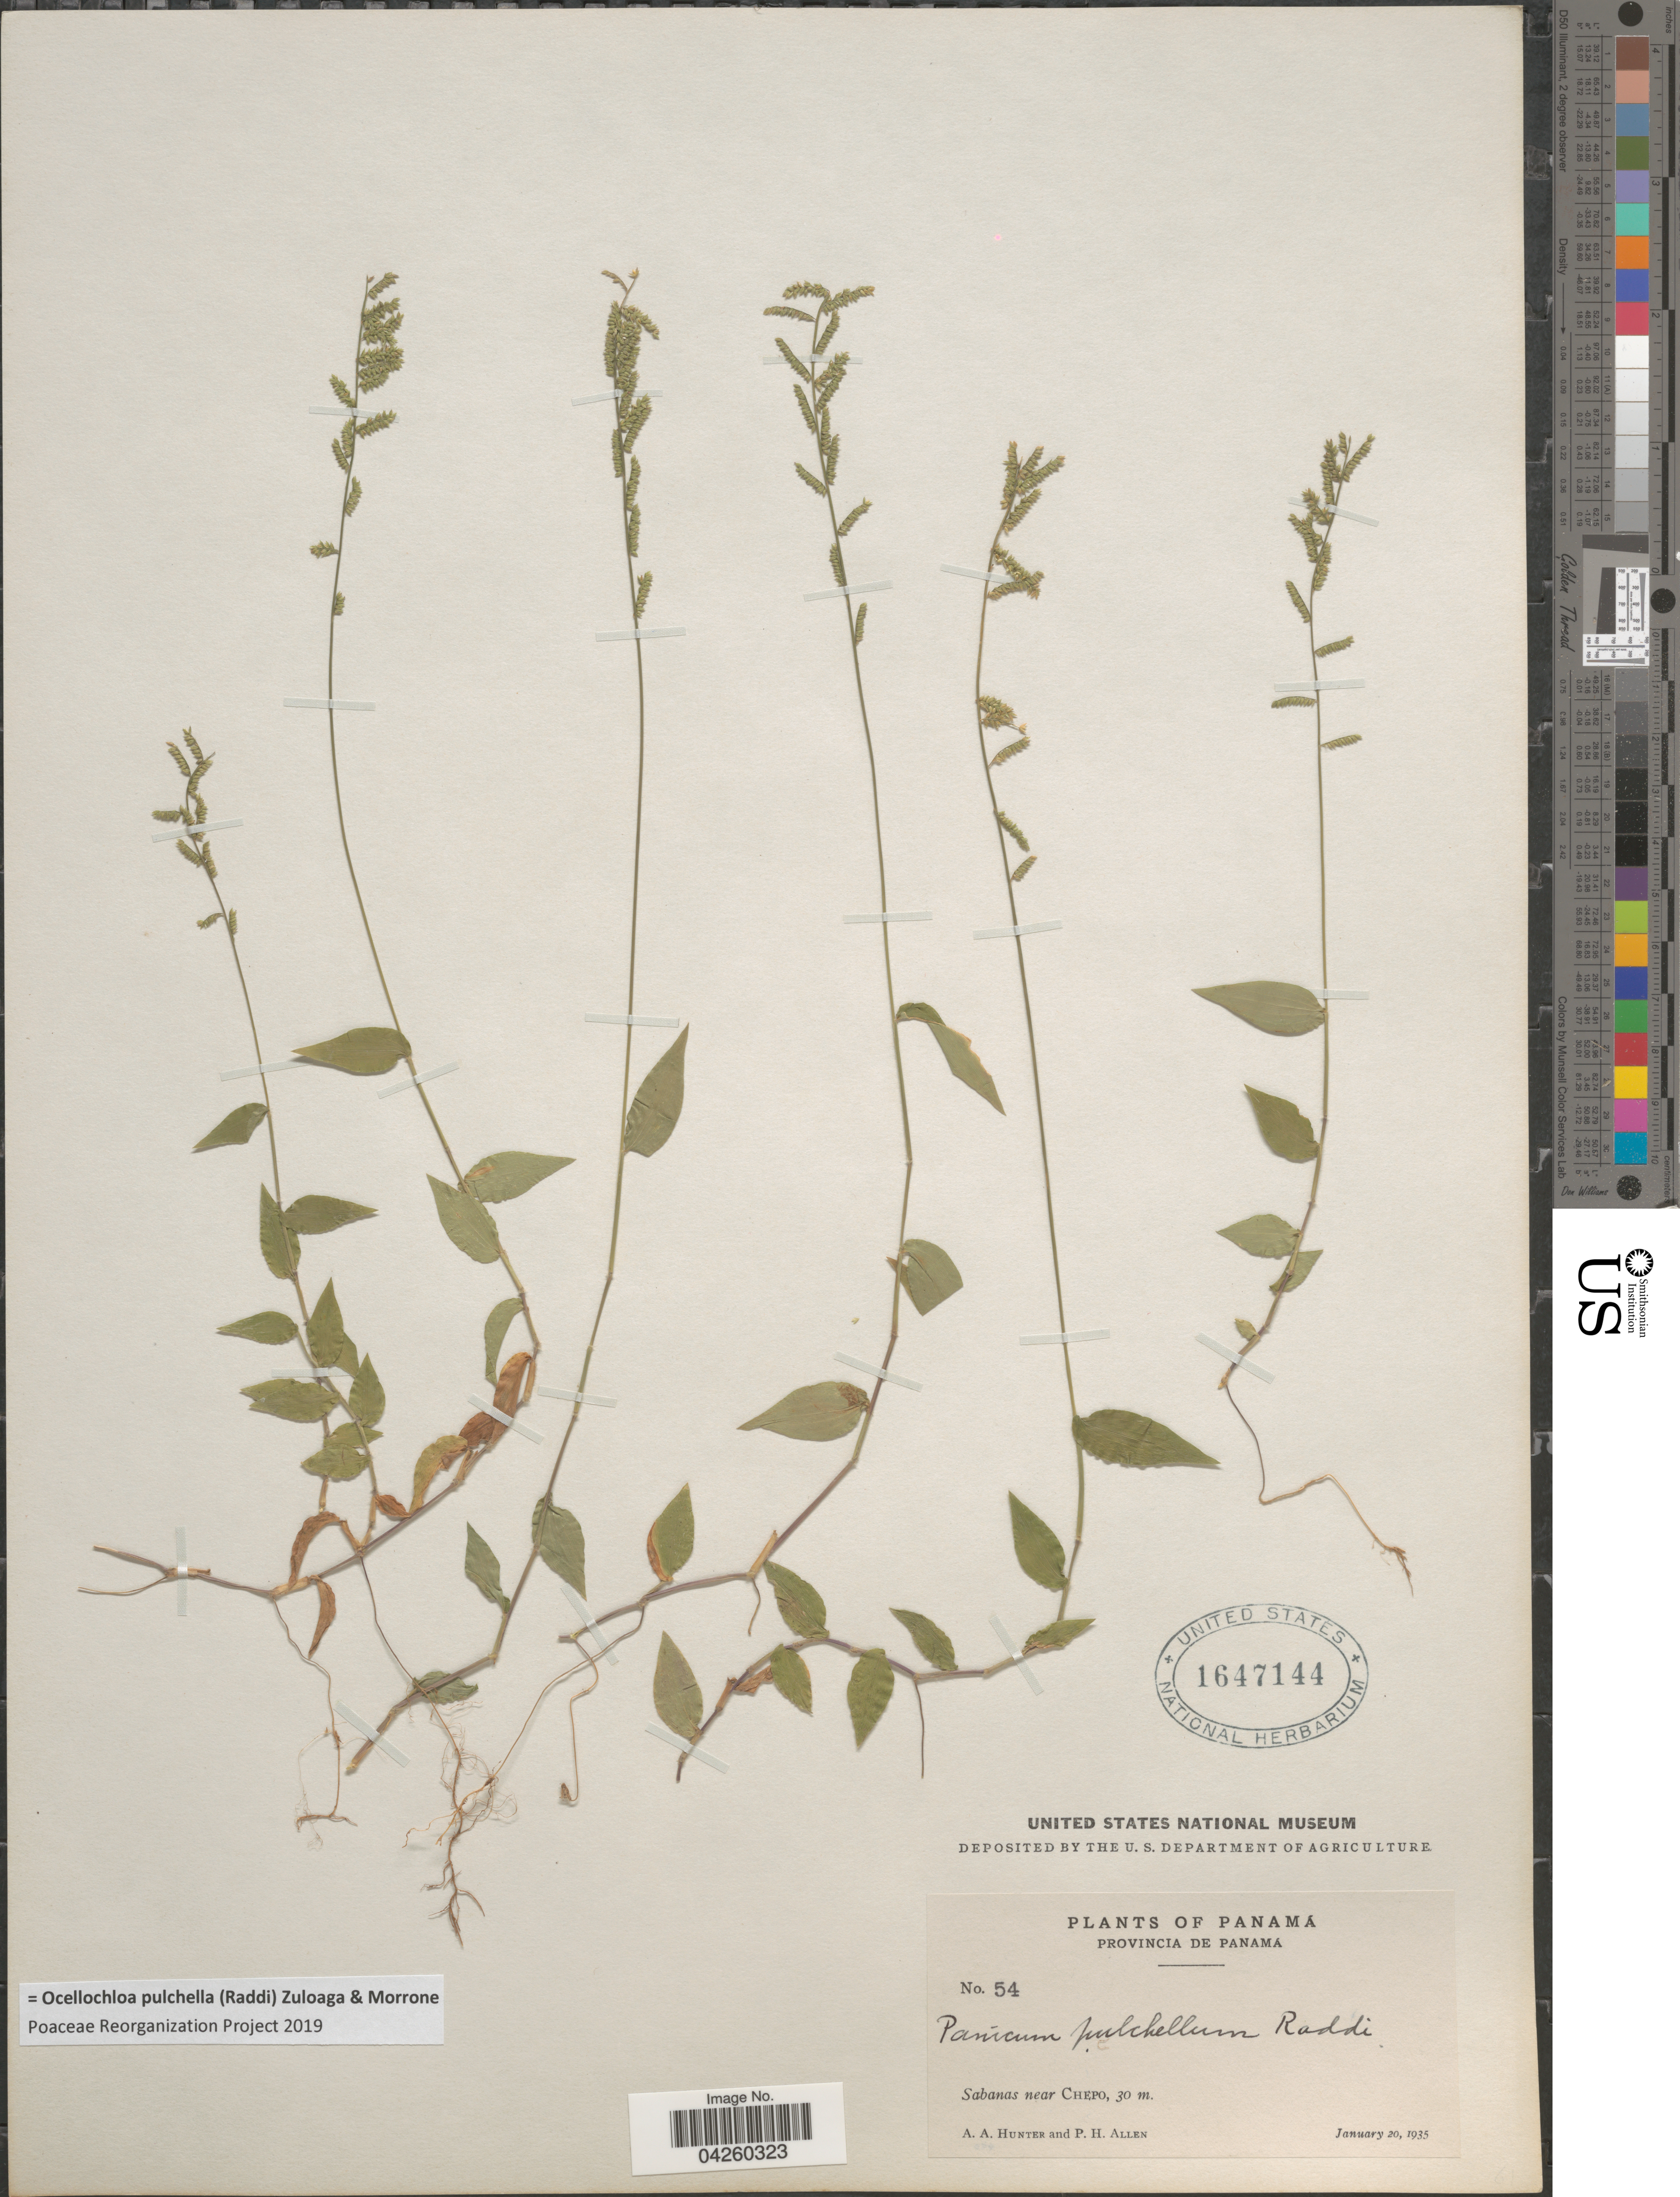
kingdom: Plantae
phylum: Tracheophyta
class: Liliopsida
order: Poales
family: Poaceae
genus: Ocellochloa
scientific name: Ocellochloa pulchella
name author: (Raddi) Zuloaga & Morrone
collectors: A. Hunter & P. H. Allen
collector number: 54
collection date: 1935-01-20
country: Panama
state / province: Panamá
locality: Sabanas near Chepo.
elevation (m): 30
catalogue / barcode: US 1647144